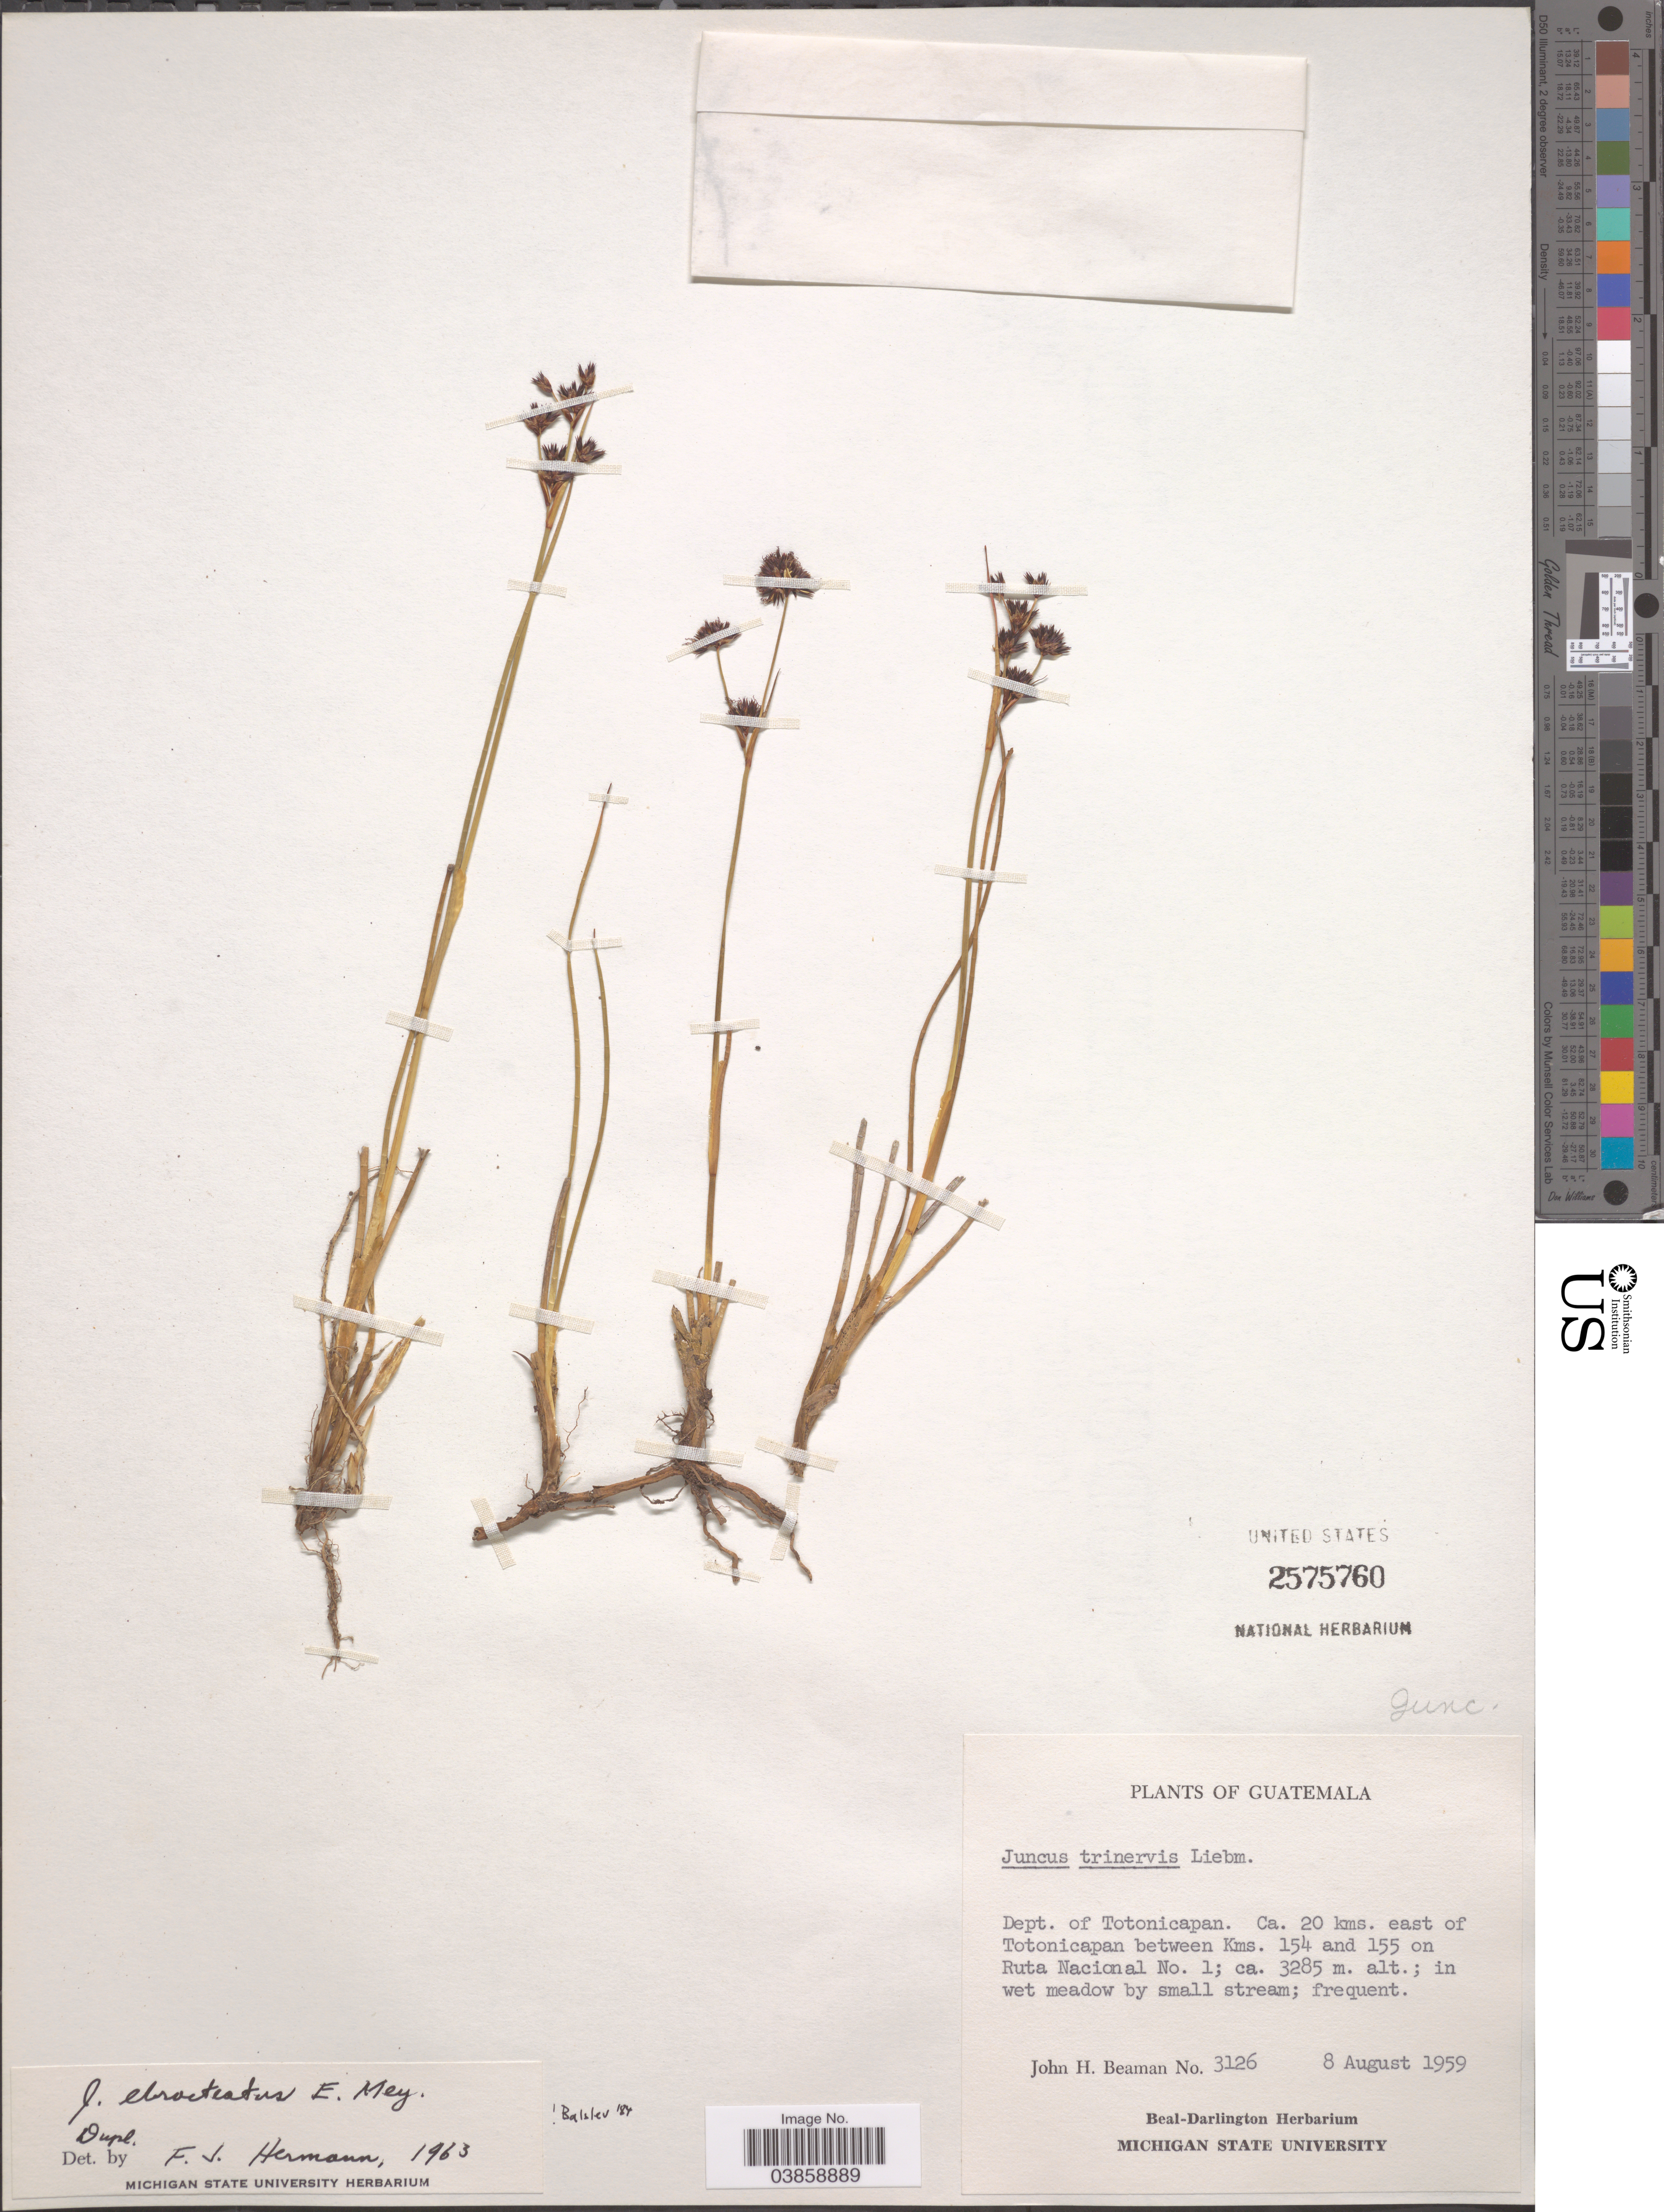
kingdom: Plantae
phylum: Tracheophyta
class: Liliopsida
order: Poales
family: Juncaceae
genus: Juncus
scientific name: Juncus ebracteatus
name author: E. Mey.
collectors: J. H. Beaman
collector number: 3126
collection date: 1959-08-08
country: Guatemala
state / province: Totonicapan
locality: Dept. of Totonicapan. Ca. 20 kms. east of Totonicapan between Kms. 154 and 155 on Ruta Nacional No. 1.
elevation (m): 3285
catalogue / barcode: US 2575760